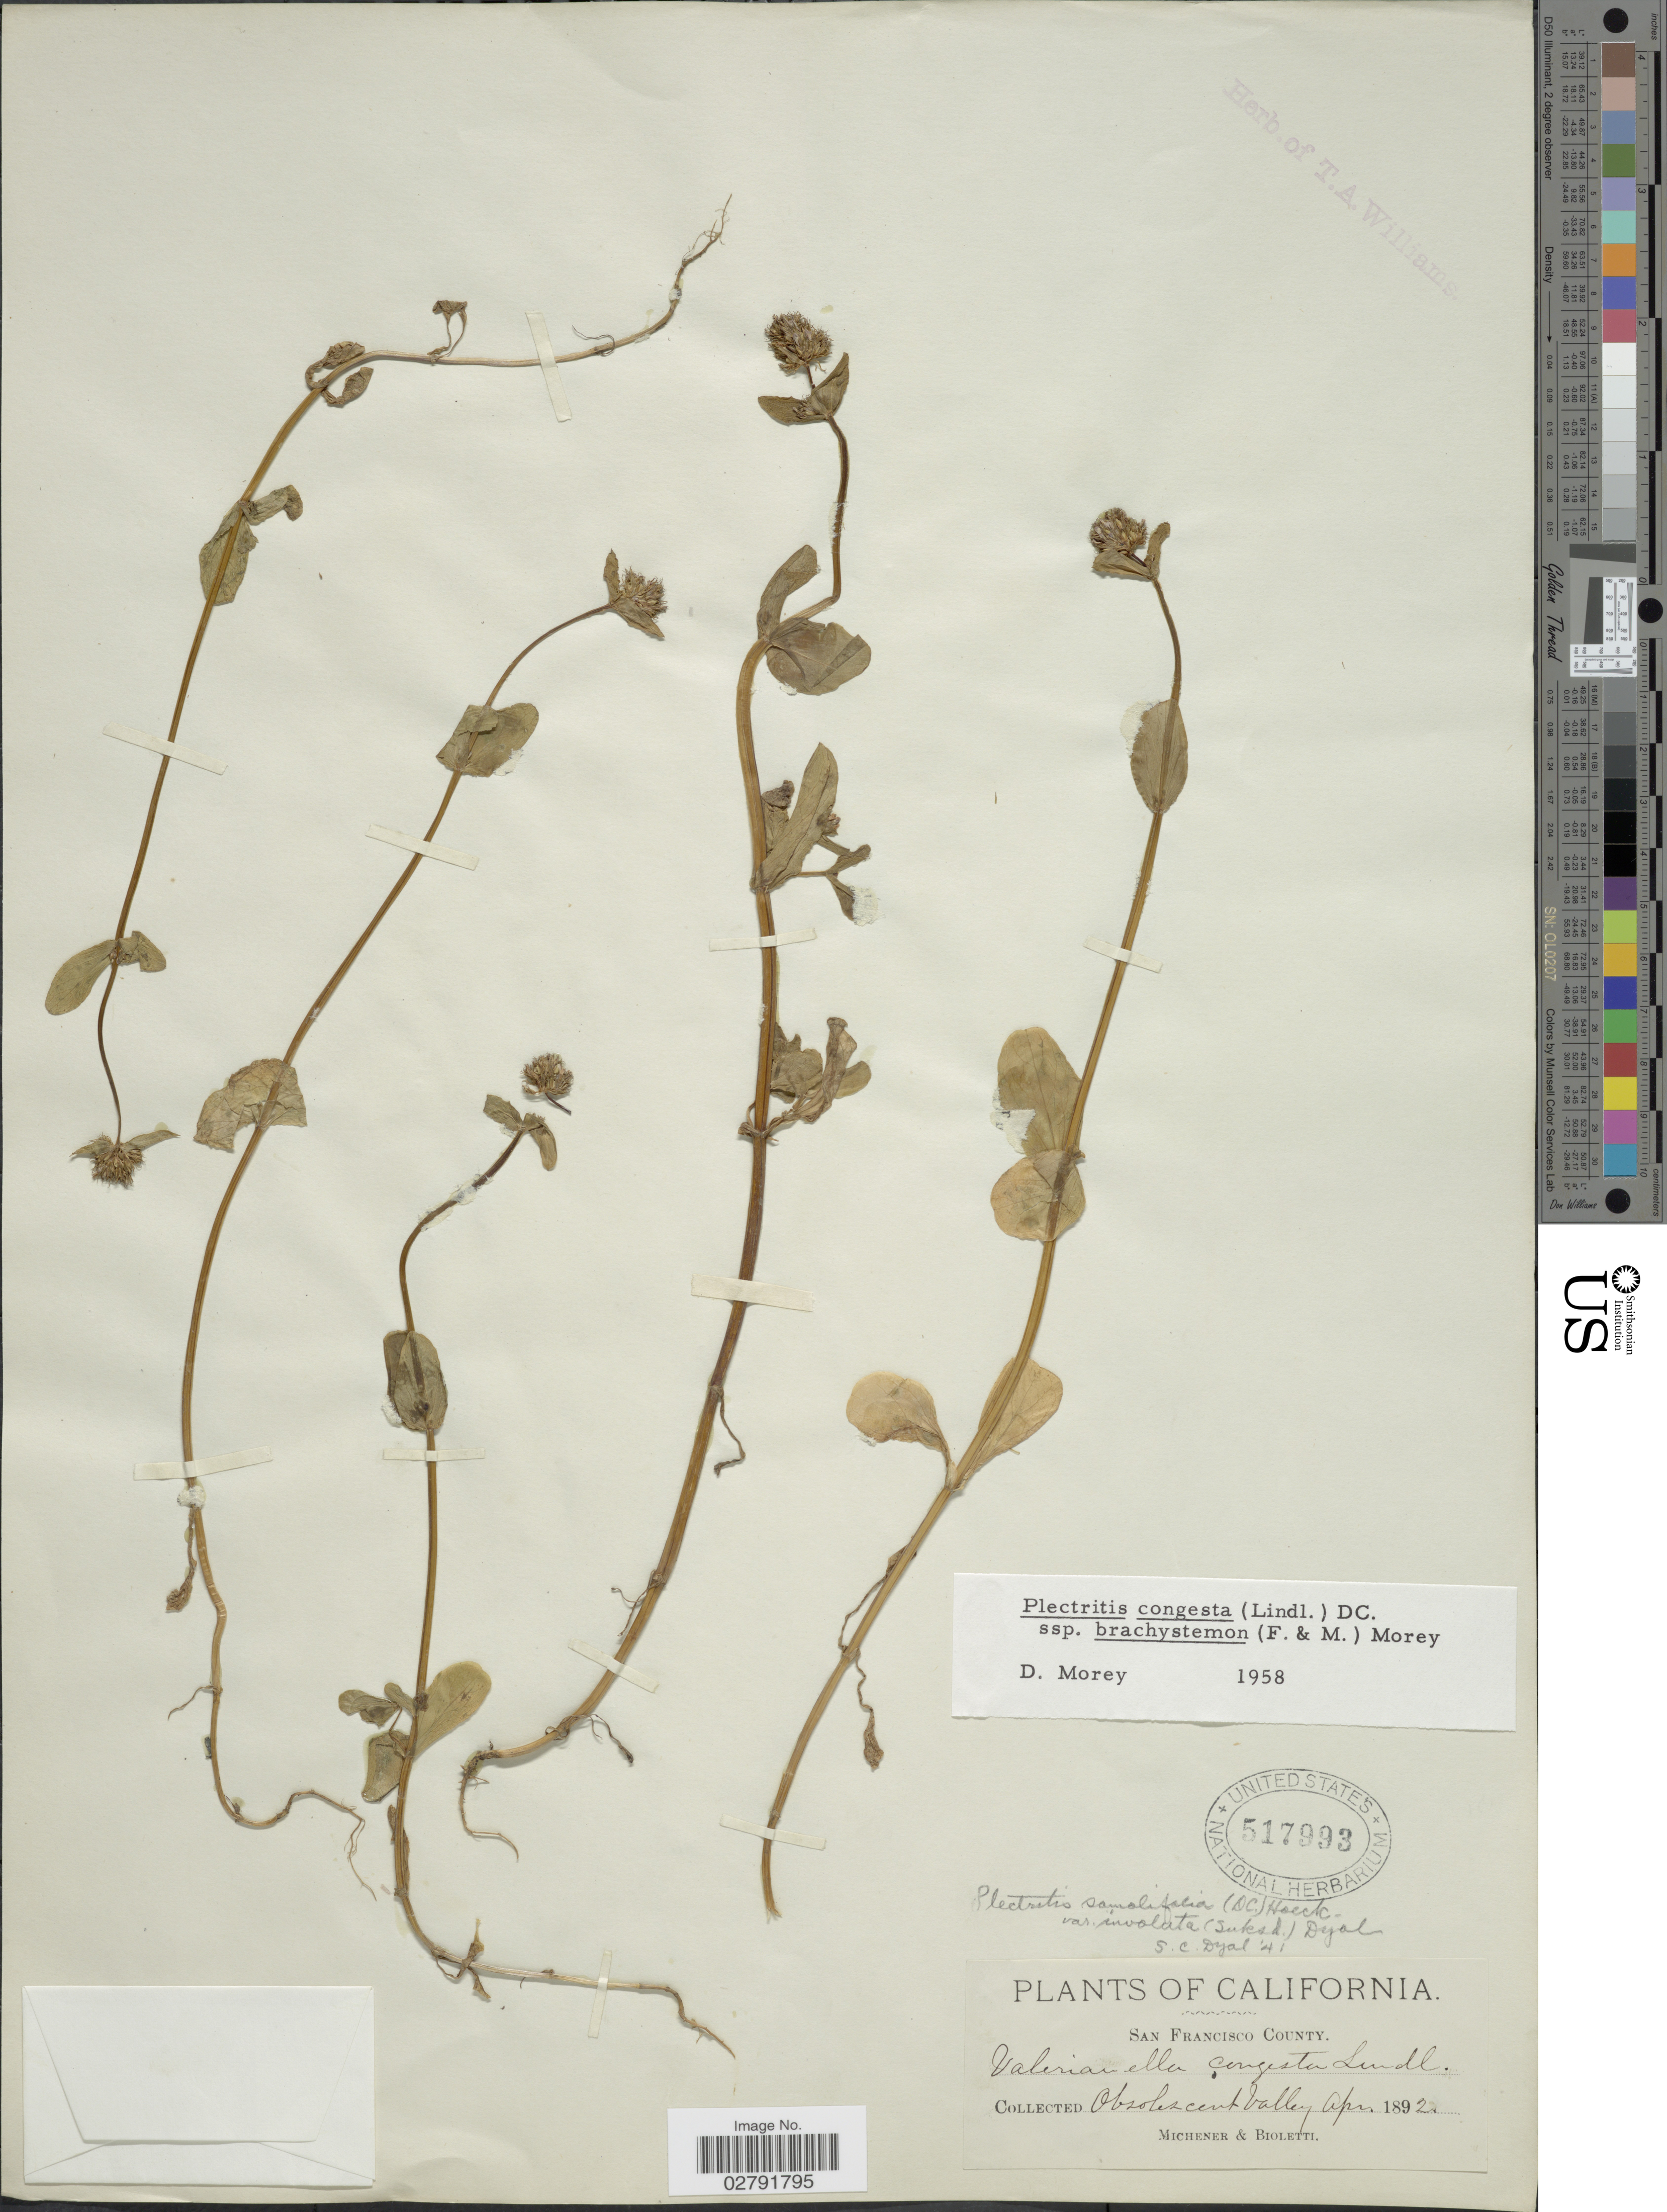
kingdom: Plantae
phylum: Tracheophyta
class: Magnoliopsida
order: Dipsacales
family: Caprifoliaceae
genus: Plectritis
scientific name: Plectritis congesta subsp. brachystemon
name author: (Fisch. & C.A. Mey.) Morey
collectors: -. Michener & -- Bioletti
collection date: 1892-04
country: United States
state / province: California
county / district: San Francisco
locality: San Francisco County. Obsolescent Valley.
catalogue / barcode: US 517993